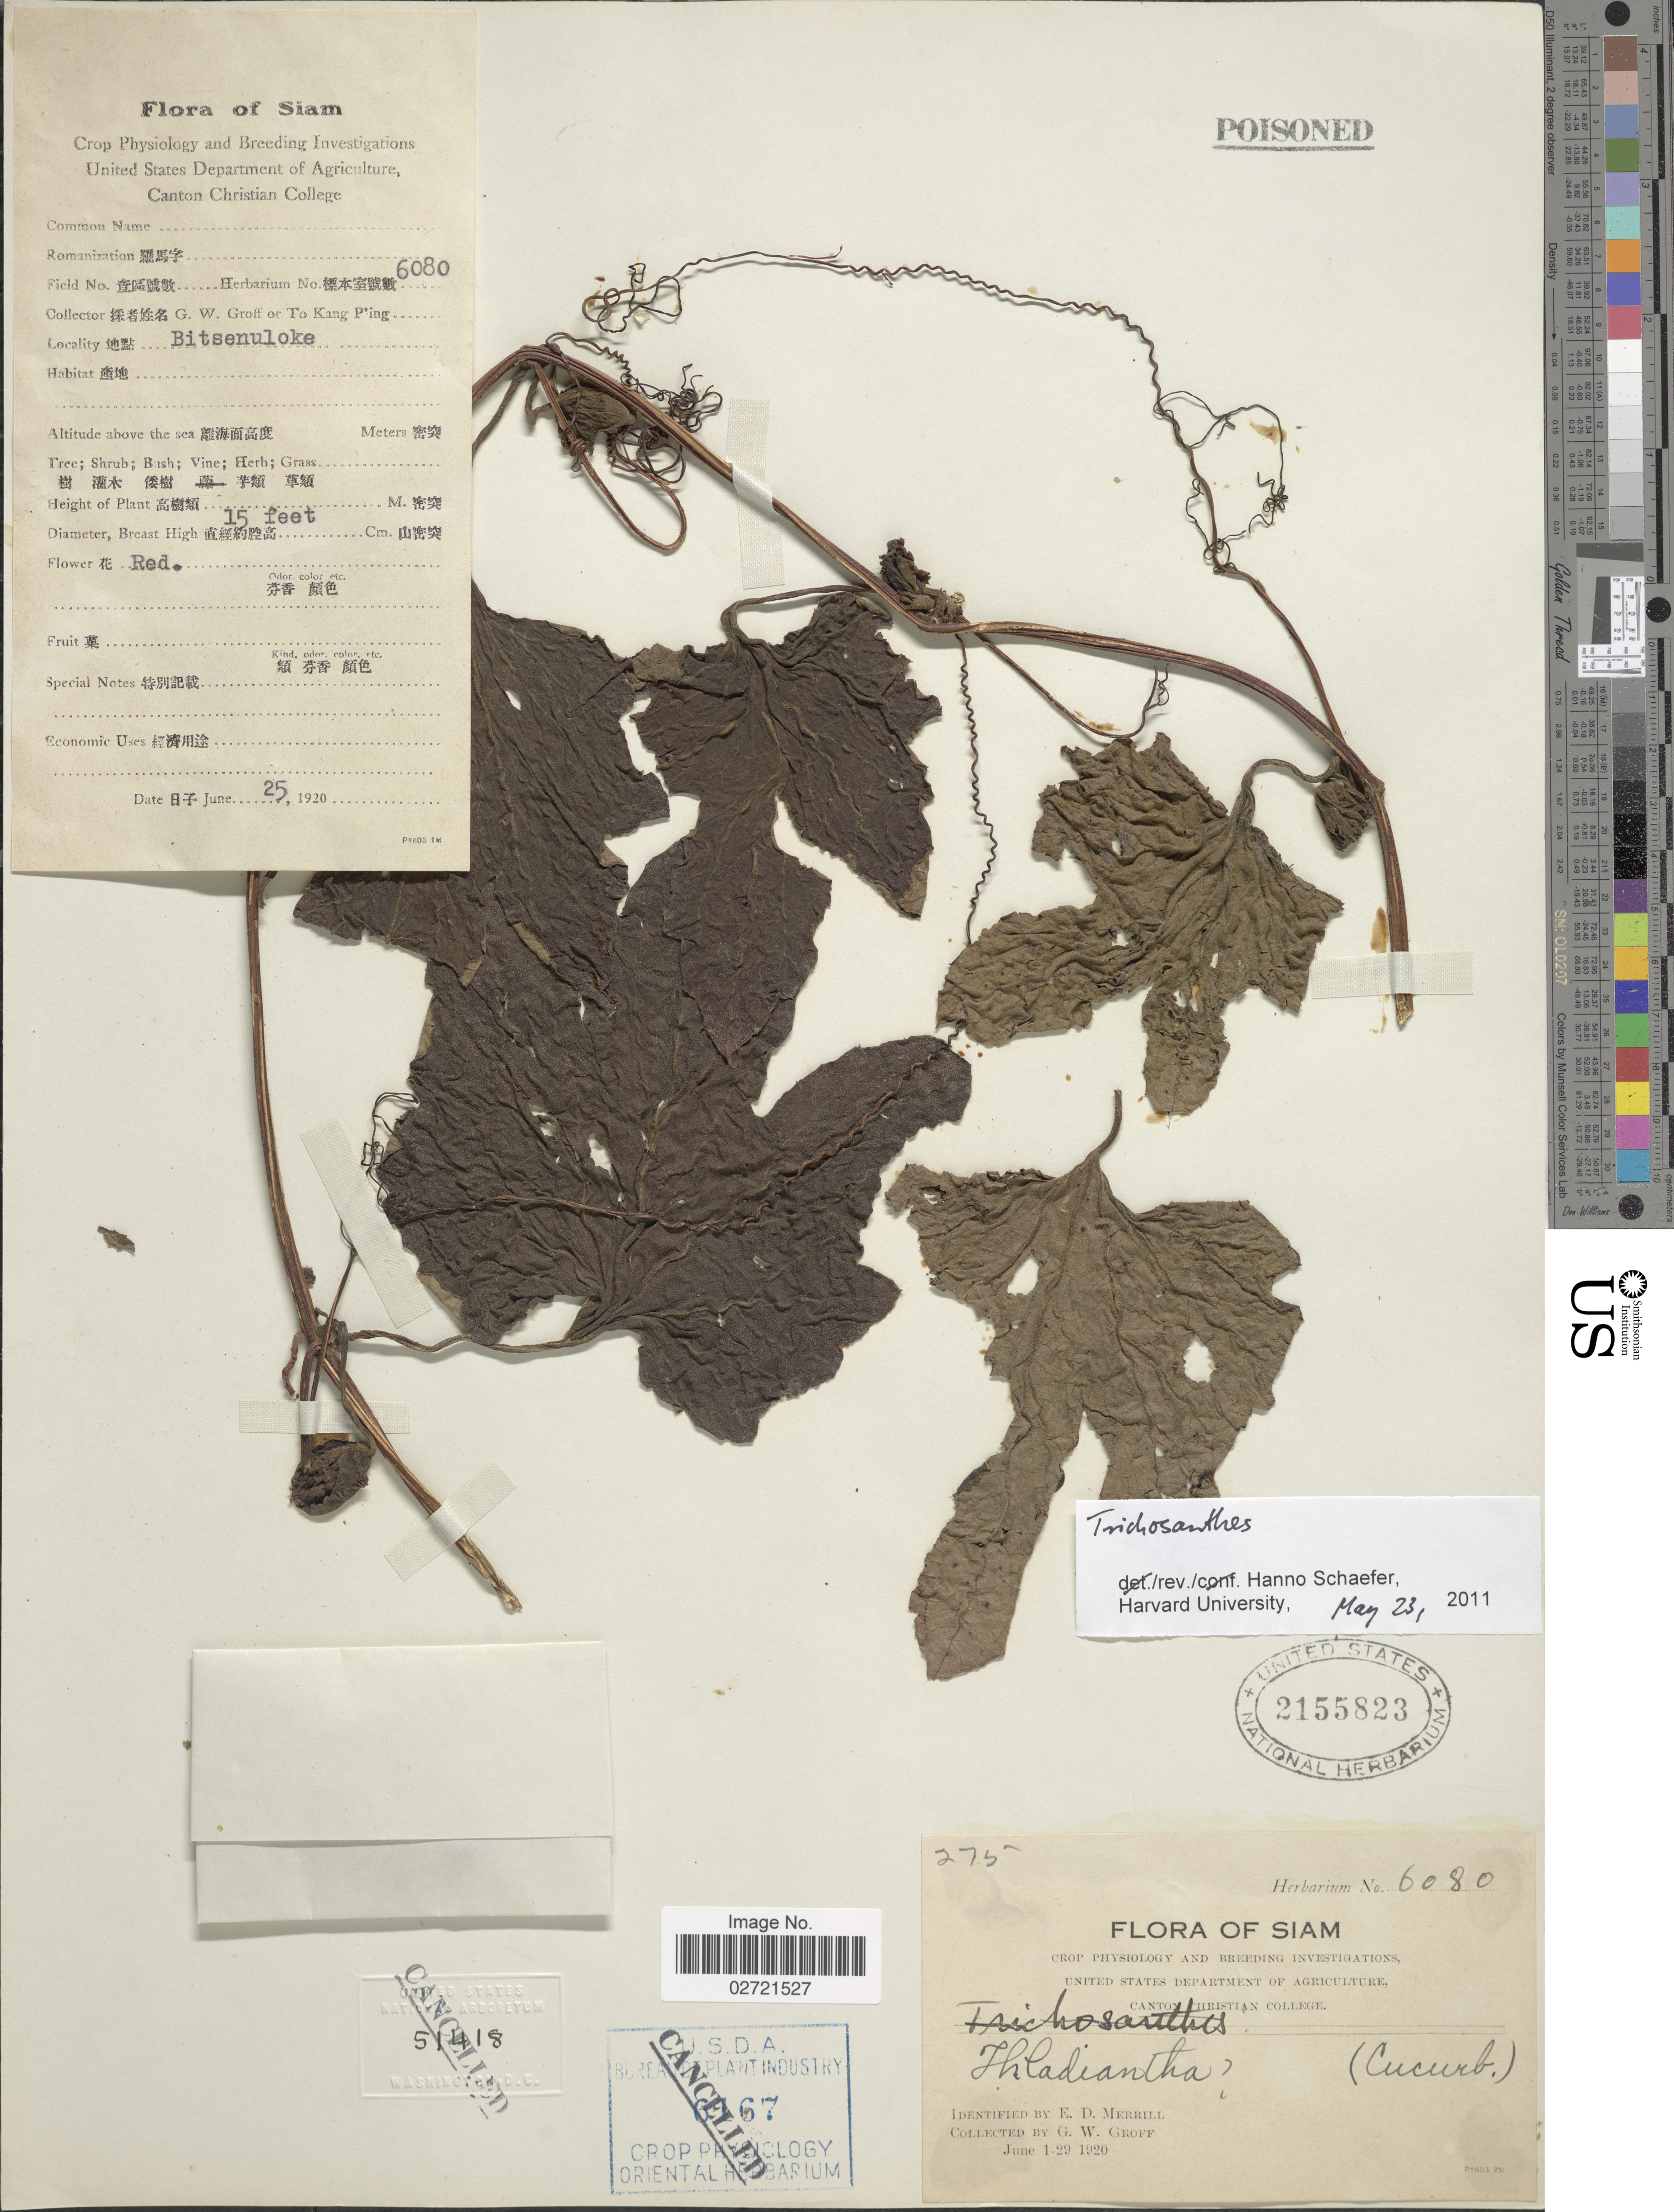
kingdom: Plantae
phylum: Tracheophyta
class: Magnoliopsida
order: Cucurbitales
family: Cucurbitaceae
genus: Trichosanthes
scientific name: Trichosanthes sp.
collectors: G. Groff & T. Ping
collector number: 6080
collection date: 1920-06-01/1920-06-29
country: Thailand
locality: Bitsenuloke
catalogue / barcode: US 2155823